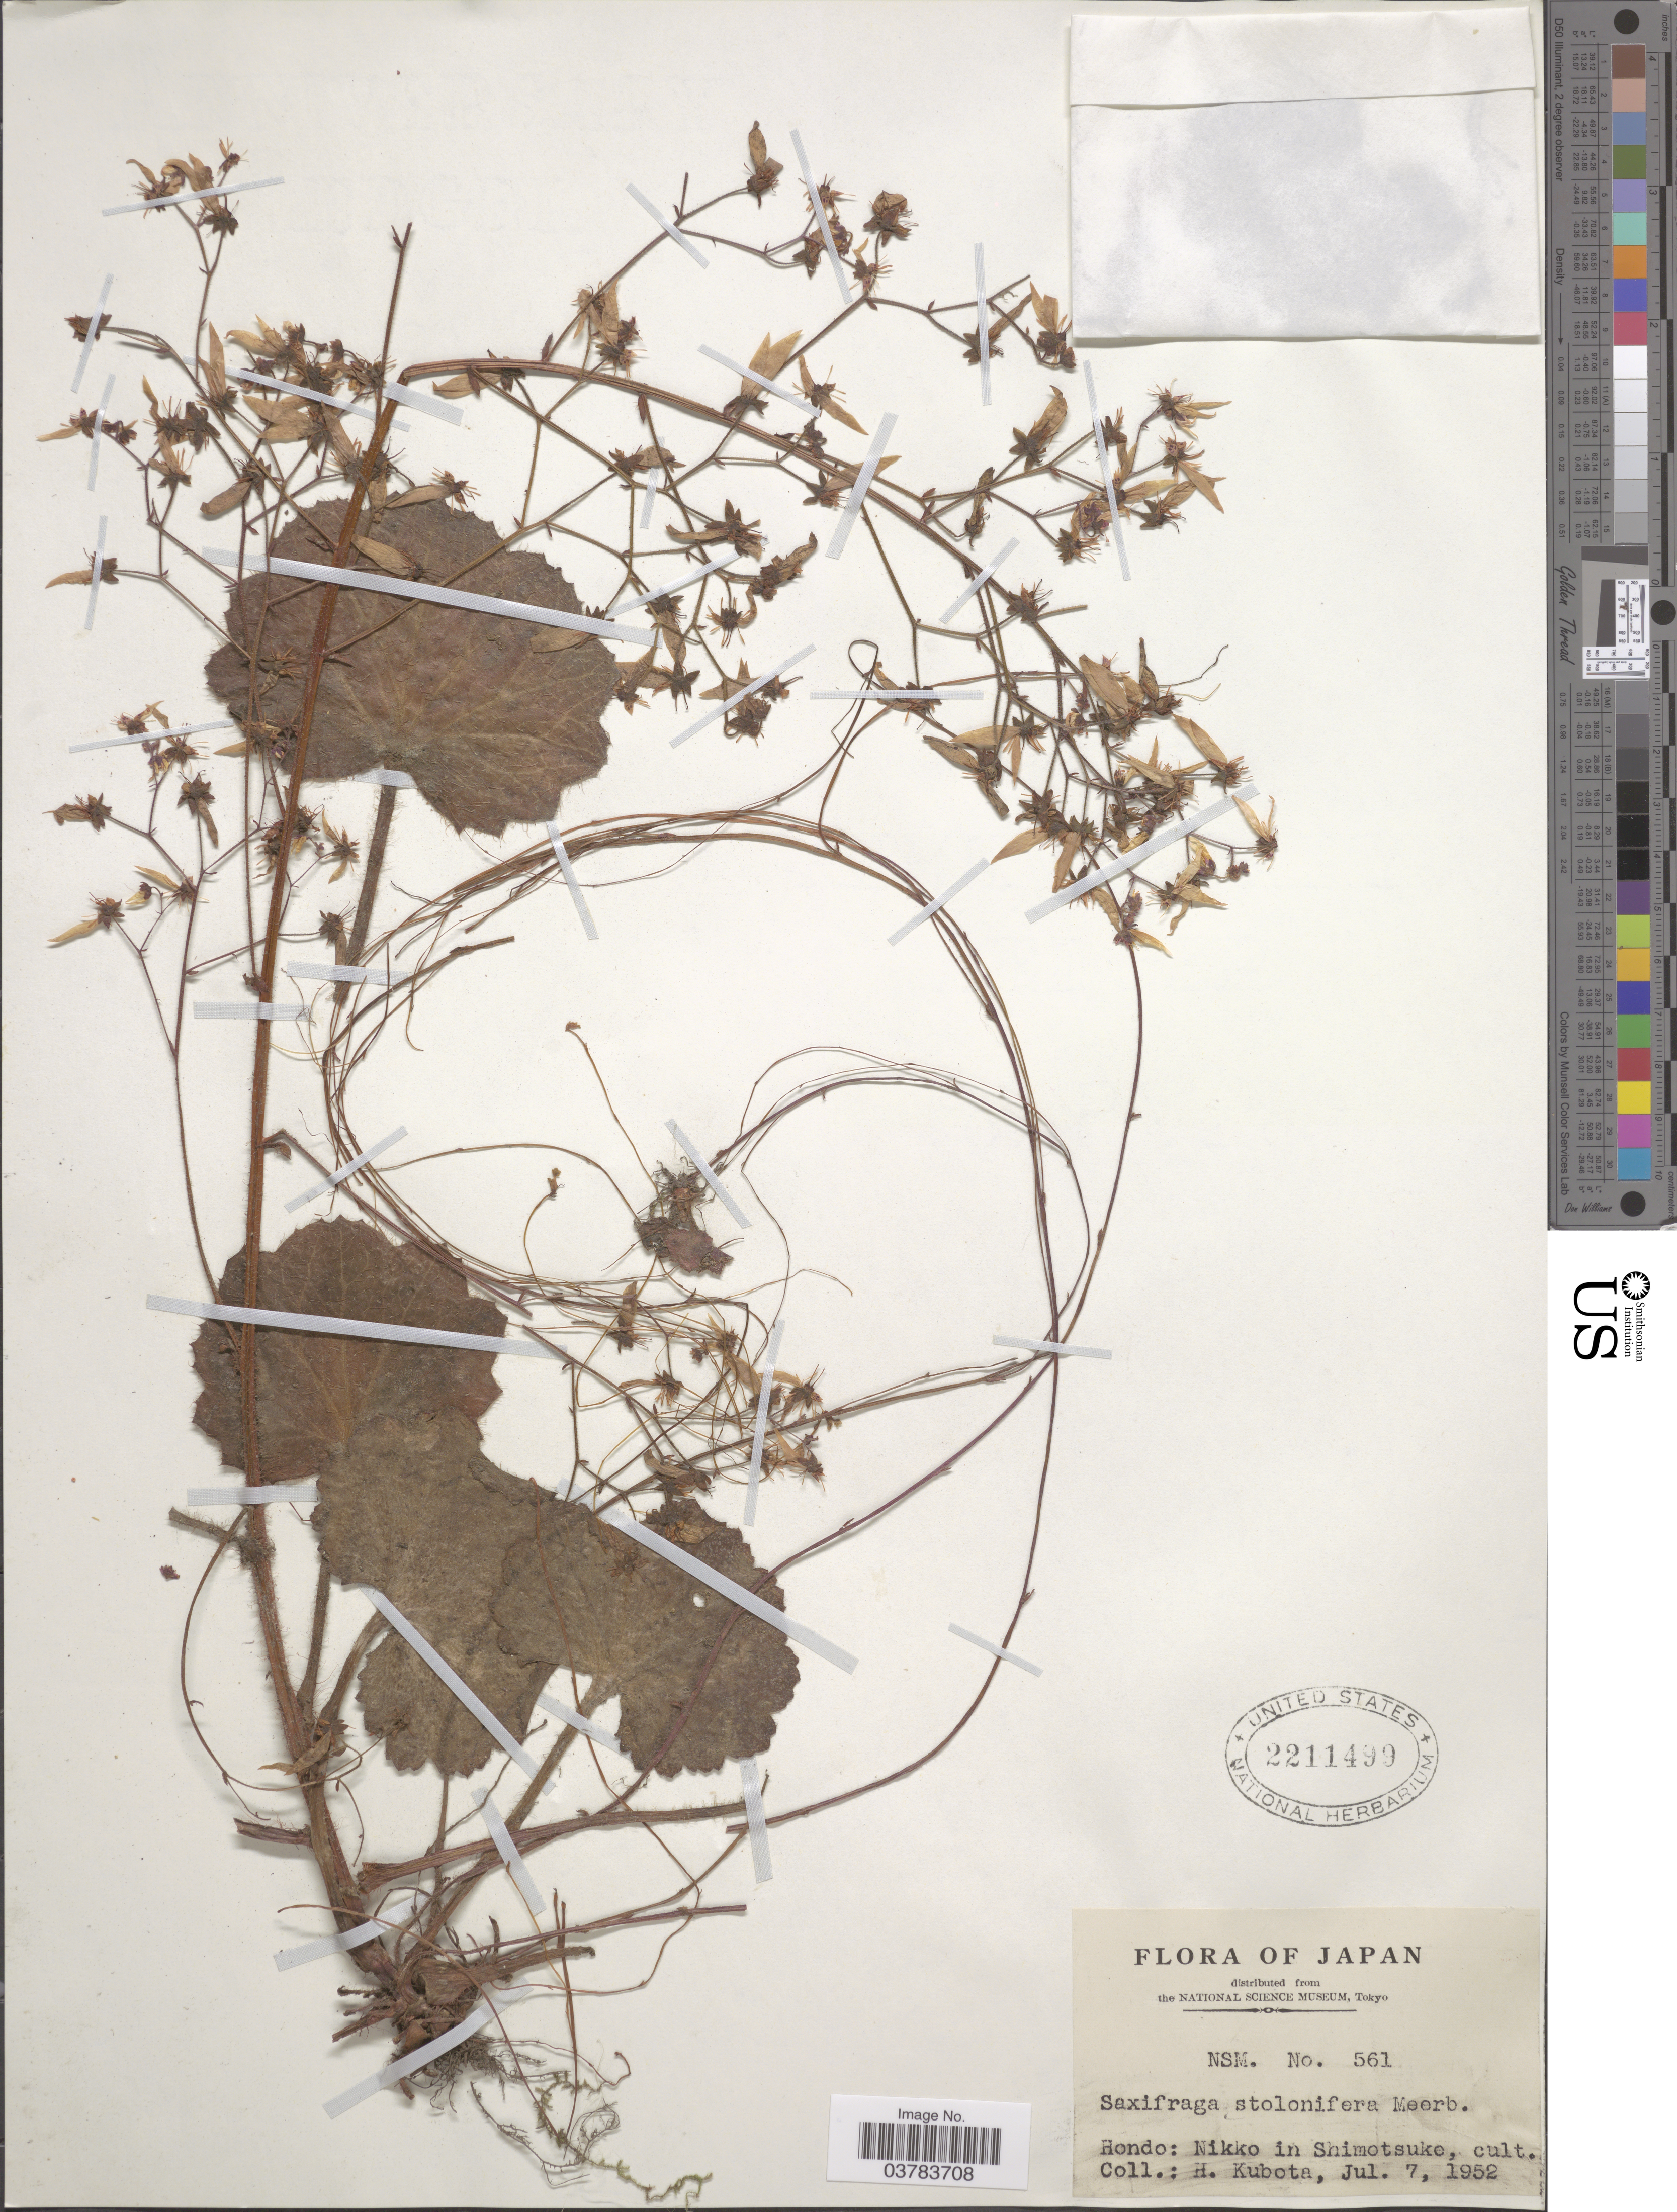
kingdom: Plantae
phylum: Tracheophyta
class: Magnoliopsida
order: Saxifragales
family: Saxifragaceae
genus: Saxifraga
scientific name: Saxifraga stolonifera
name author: Curtis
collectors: H. Kubota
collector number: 561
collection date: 1952-07-07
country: Japan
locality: Nikko in Shimotsuke, cult.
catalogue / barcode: US 2211499